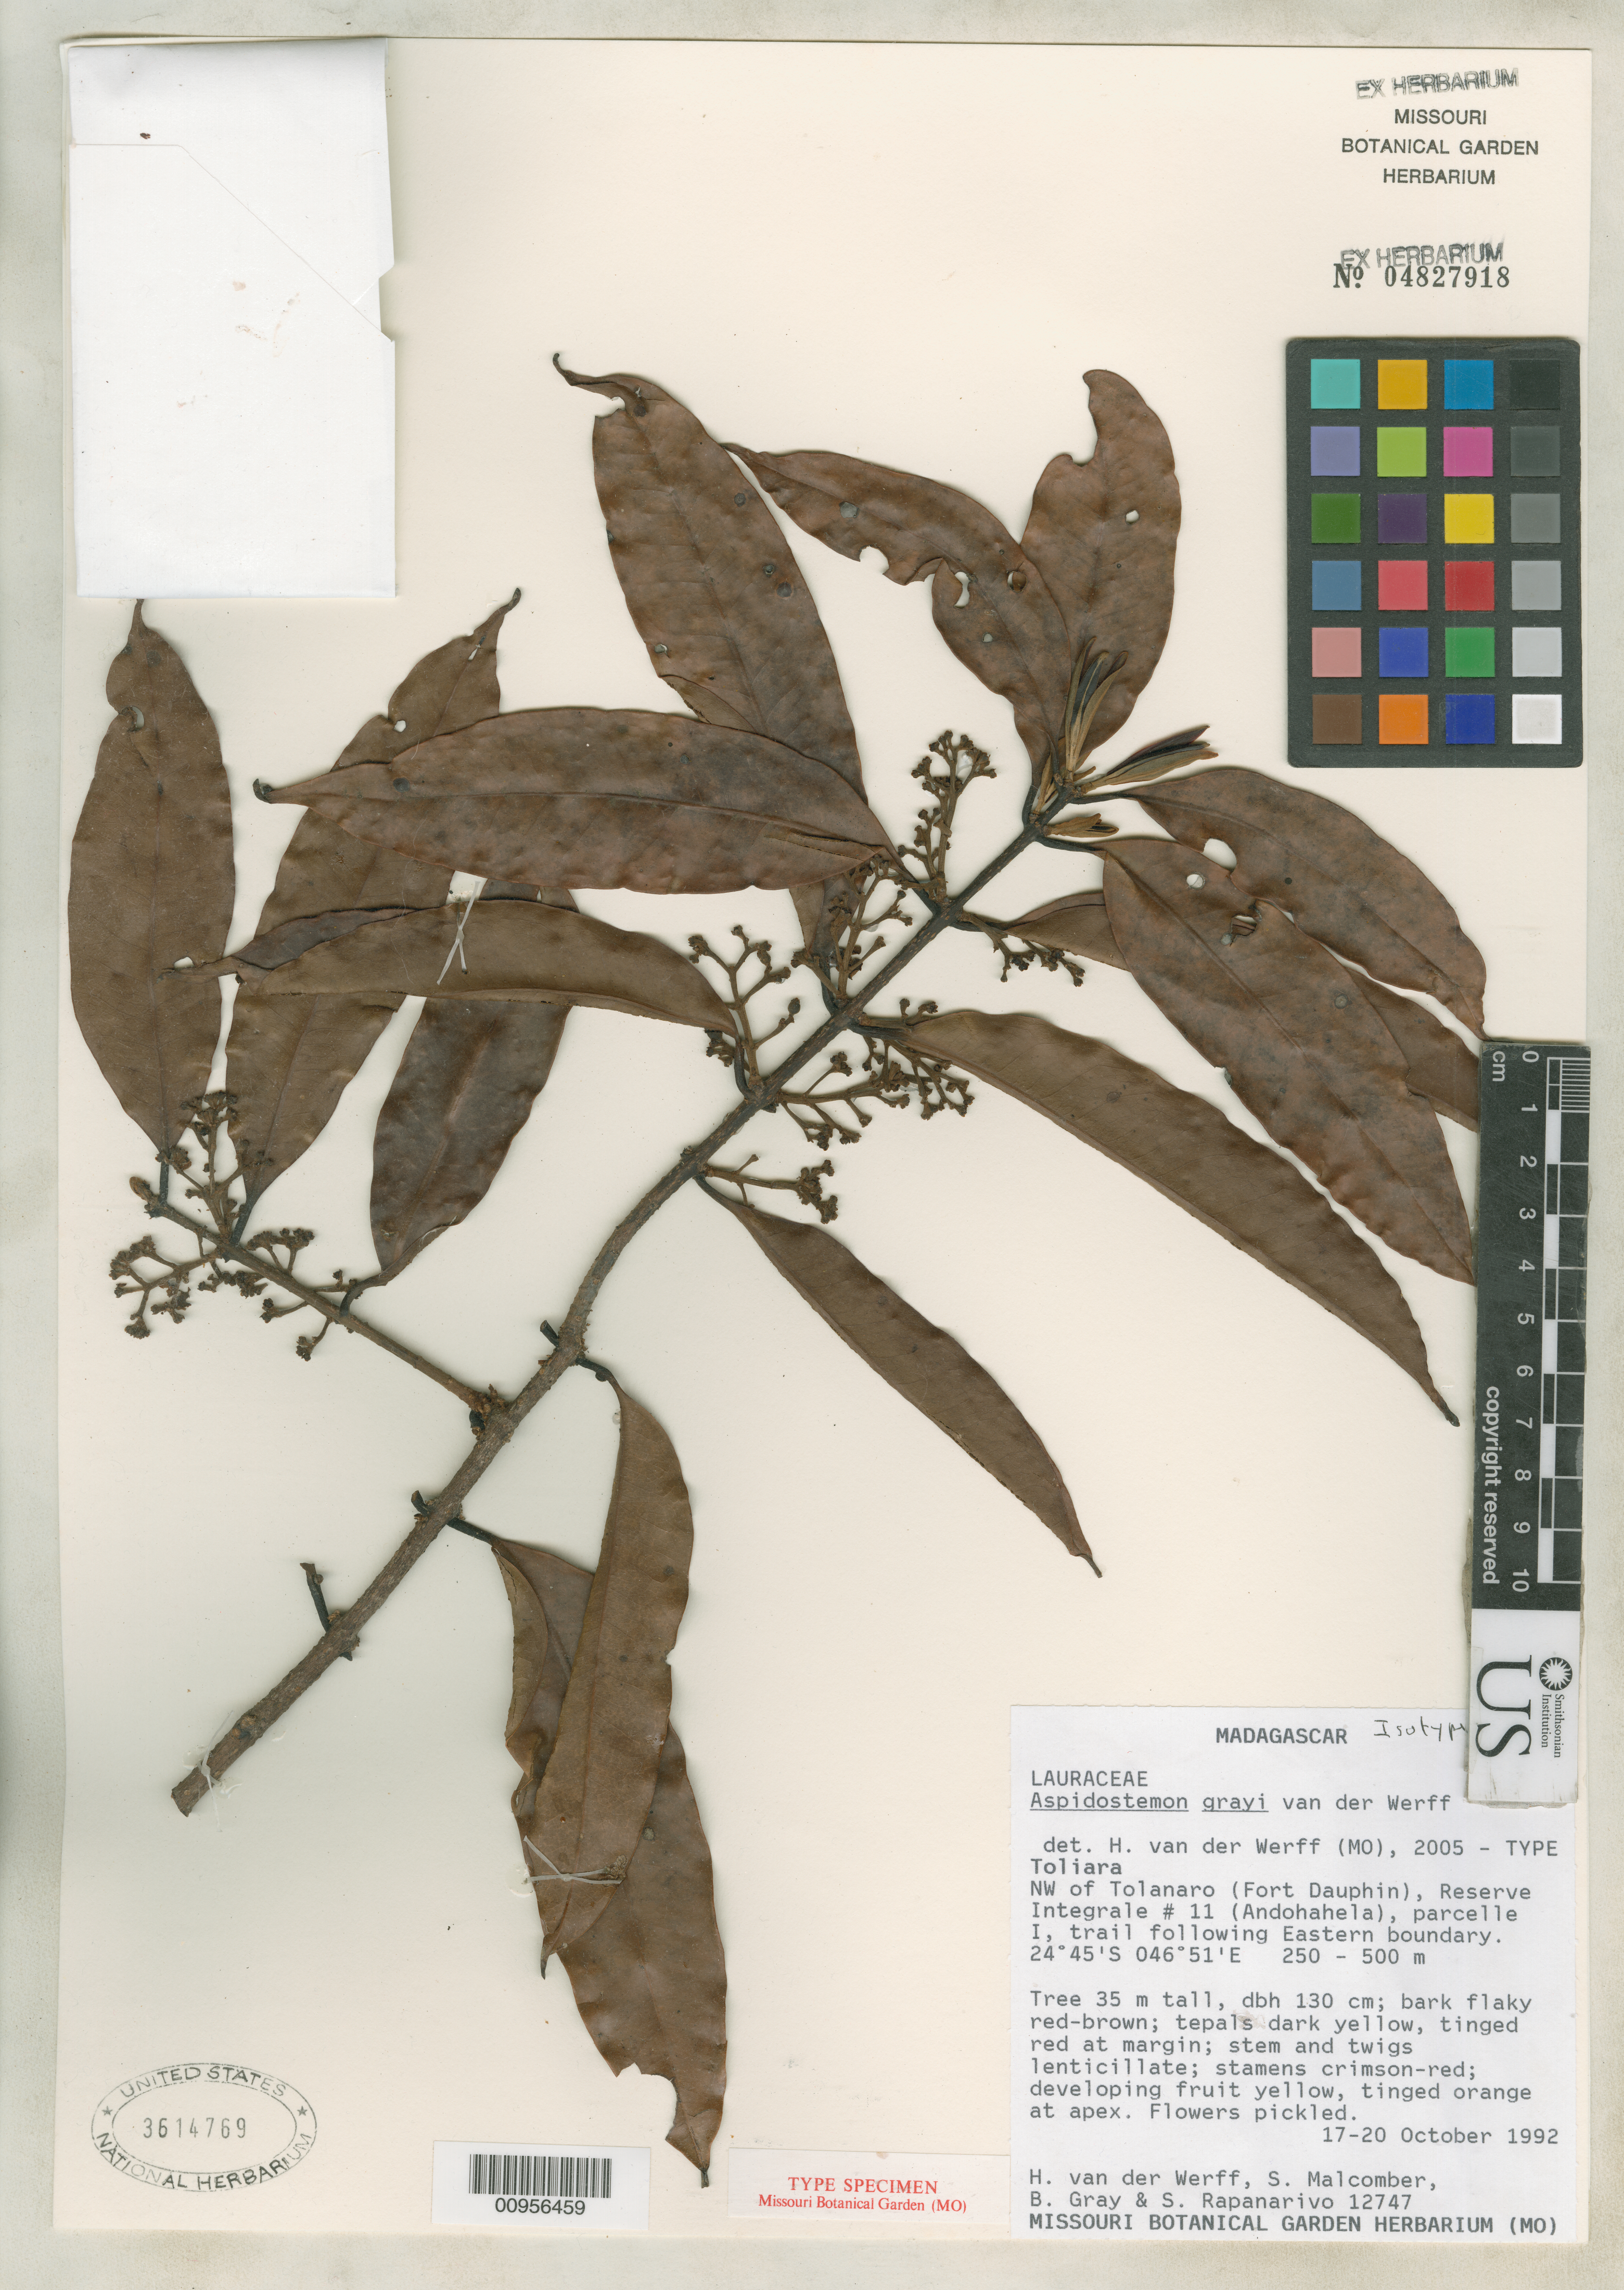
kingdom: Plantae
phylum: Tracheophyta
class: Magnoliopsida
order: Laurales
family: Lauraceae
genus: Aspidostemon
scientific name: Aspidostemon grayi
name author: van der Werff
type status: Isotype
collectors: H. van der Werff, S. T. Malcomber, B. Gray & S. Rapanarivo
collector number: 12747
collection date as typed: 17 Oct 1992 to 20 Oct 1992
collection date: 1992-10-17/1992-10-20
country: Madagascar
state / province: Anosy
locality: NW of Tolanaro (Fort Dauphin), Reserve Integrale # 11 (Andohahela), parcelle I, trail following Eastern boundary.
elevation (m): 250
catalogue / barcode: US 3614769